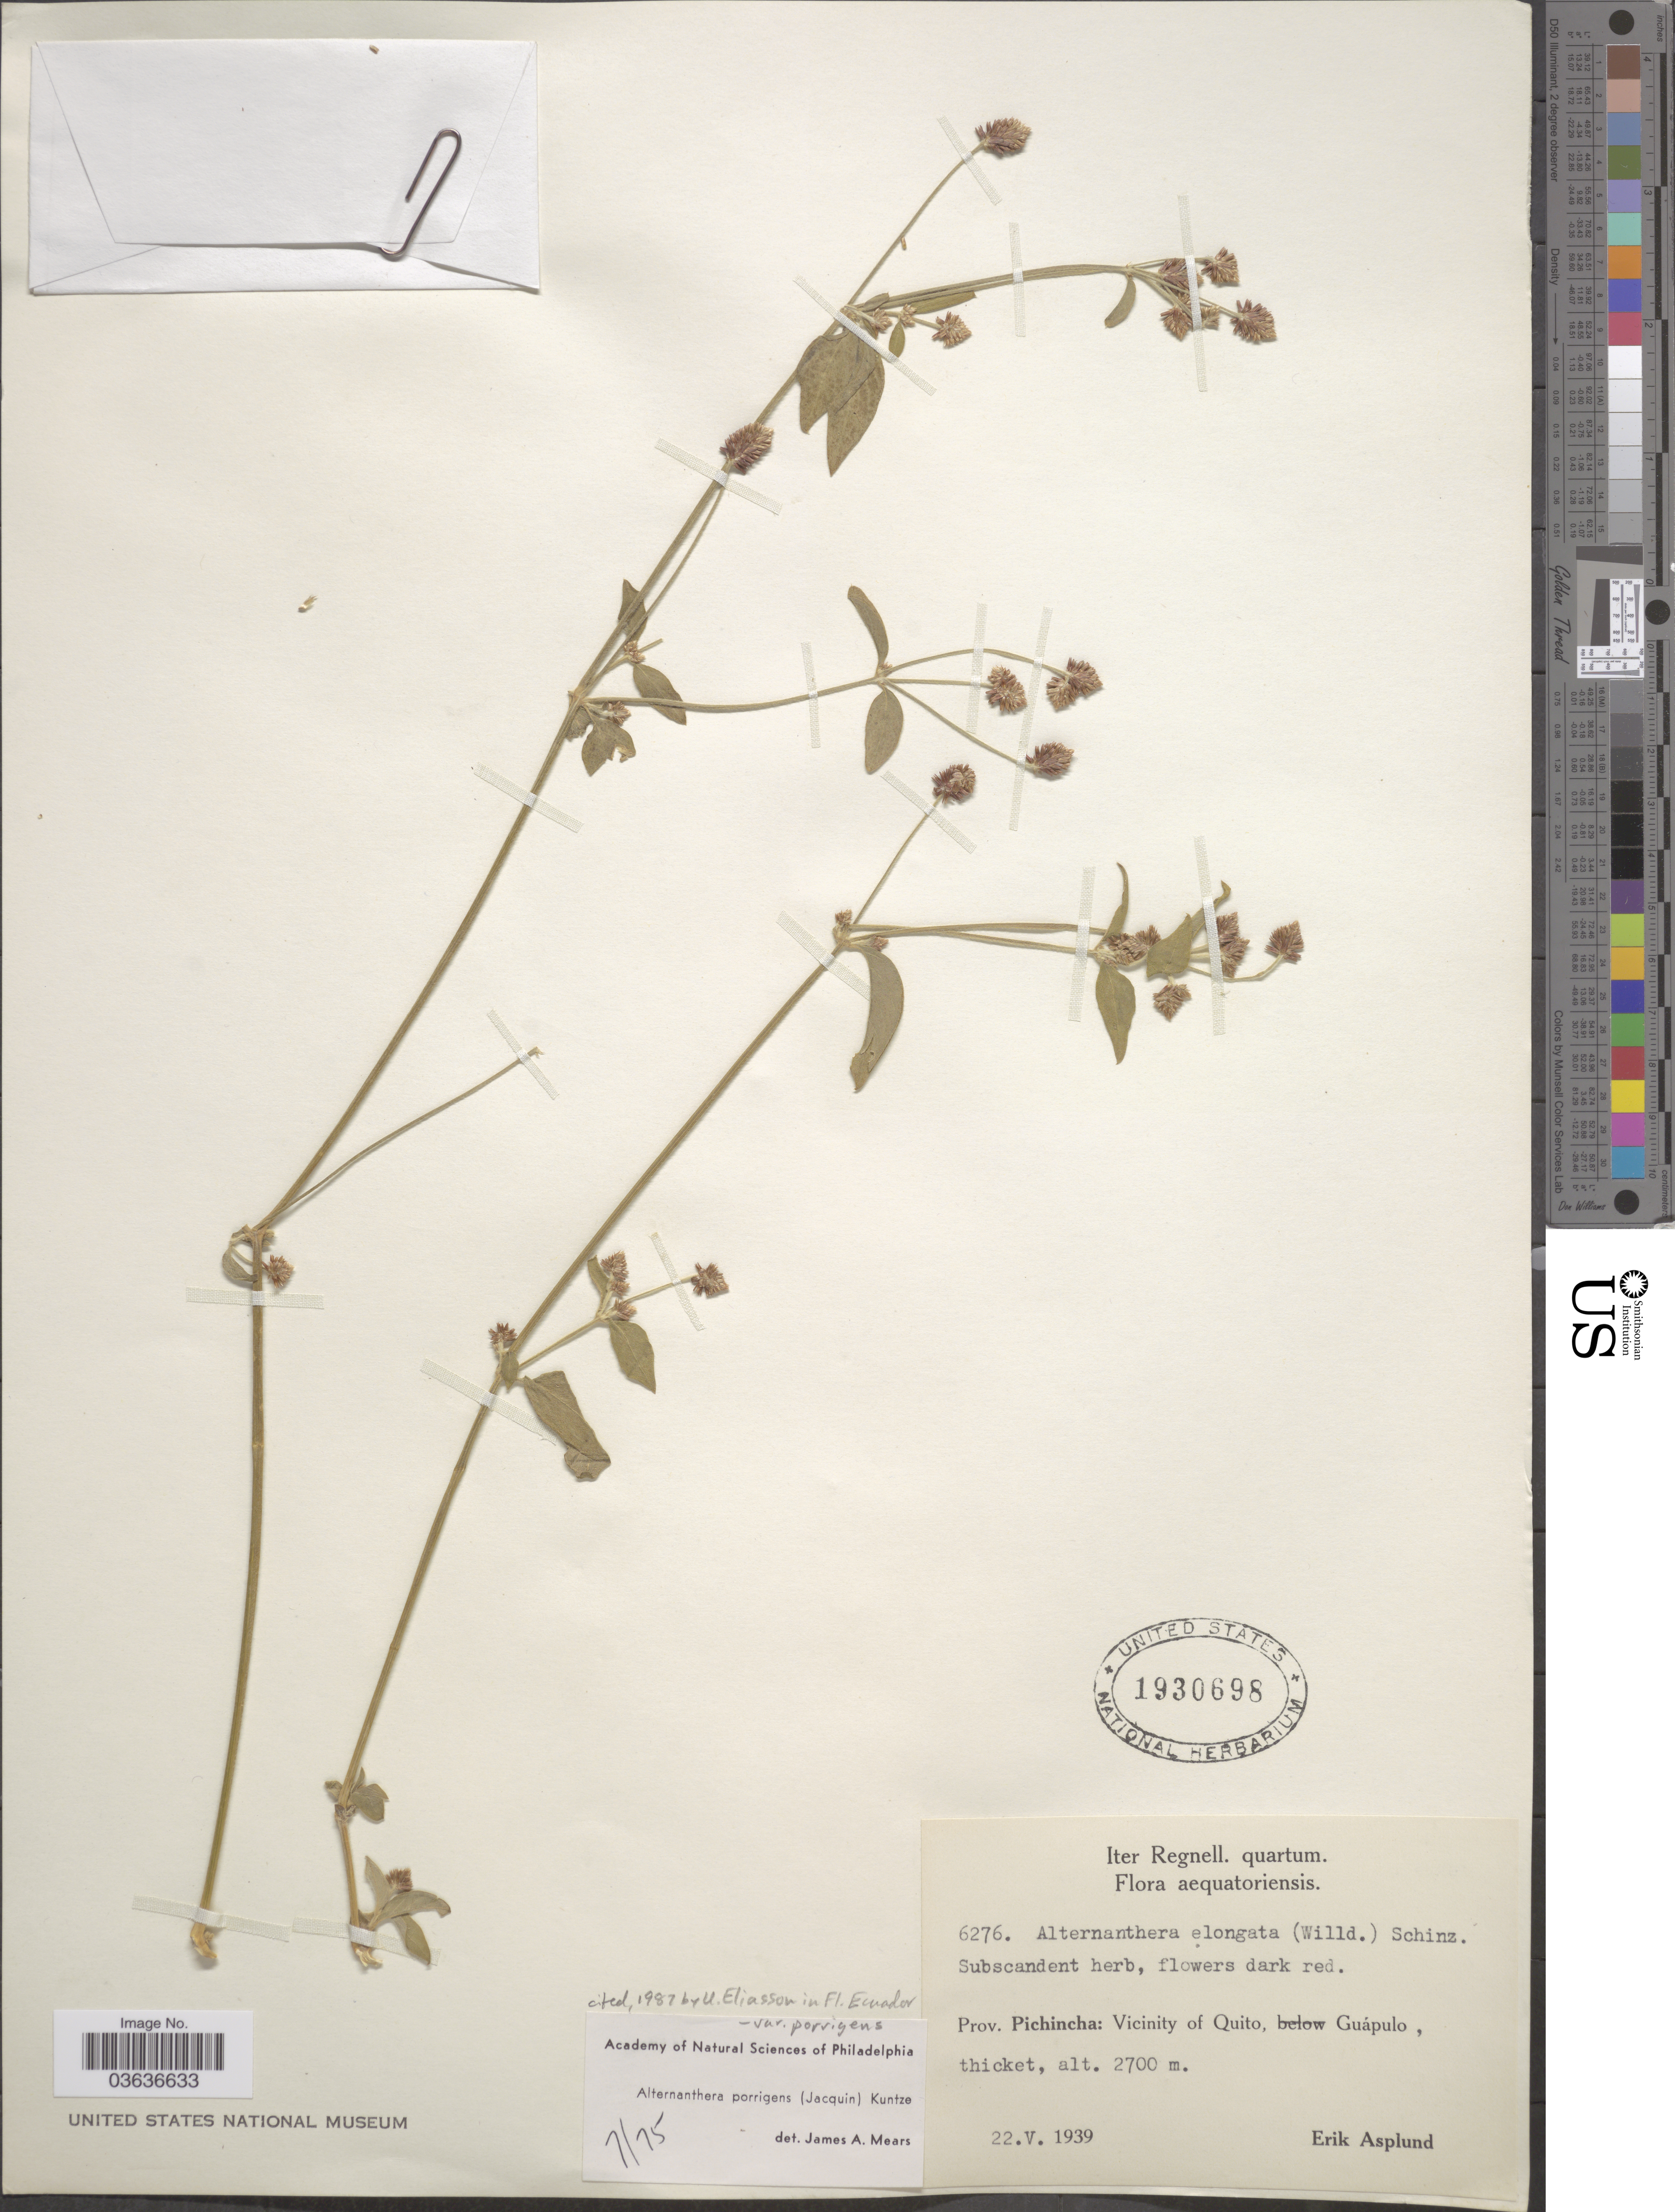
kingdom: Plantae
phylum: Tracheophyta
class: Magnoliopsida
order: Caryophyllales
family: Amaranthaceae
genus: Alternanthera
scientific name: Alternanthera porrigens var. porrigens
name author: (Jacq.) Kuntze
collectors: E. Asplund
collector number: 6276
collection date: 1939-05-22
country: Ecuador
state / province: Pichincha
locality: Vicinity of Quito, Guápulo.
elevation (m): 2700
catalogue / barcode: US 1930698